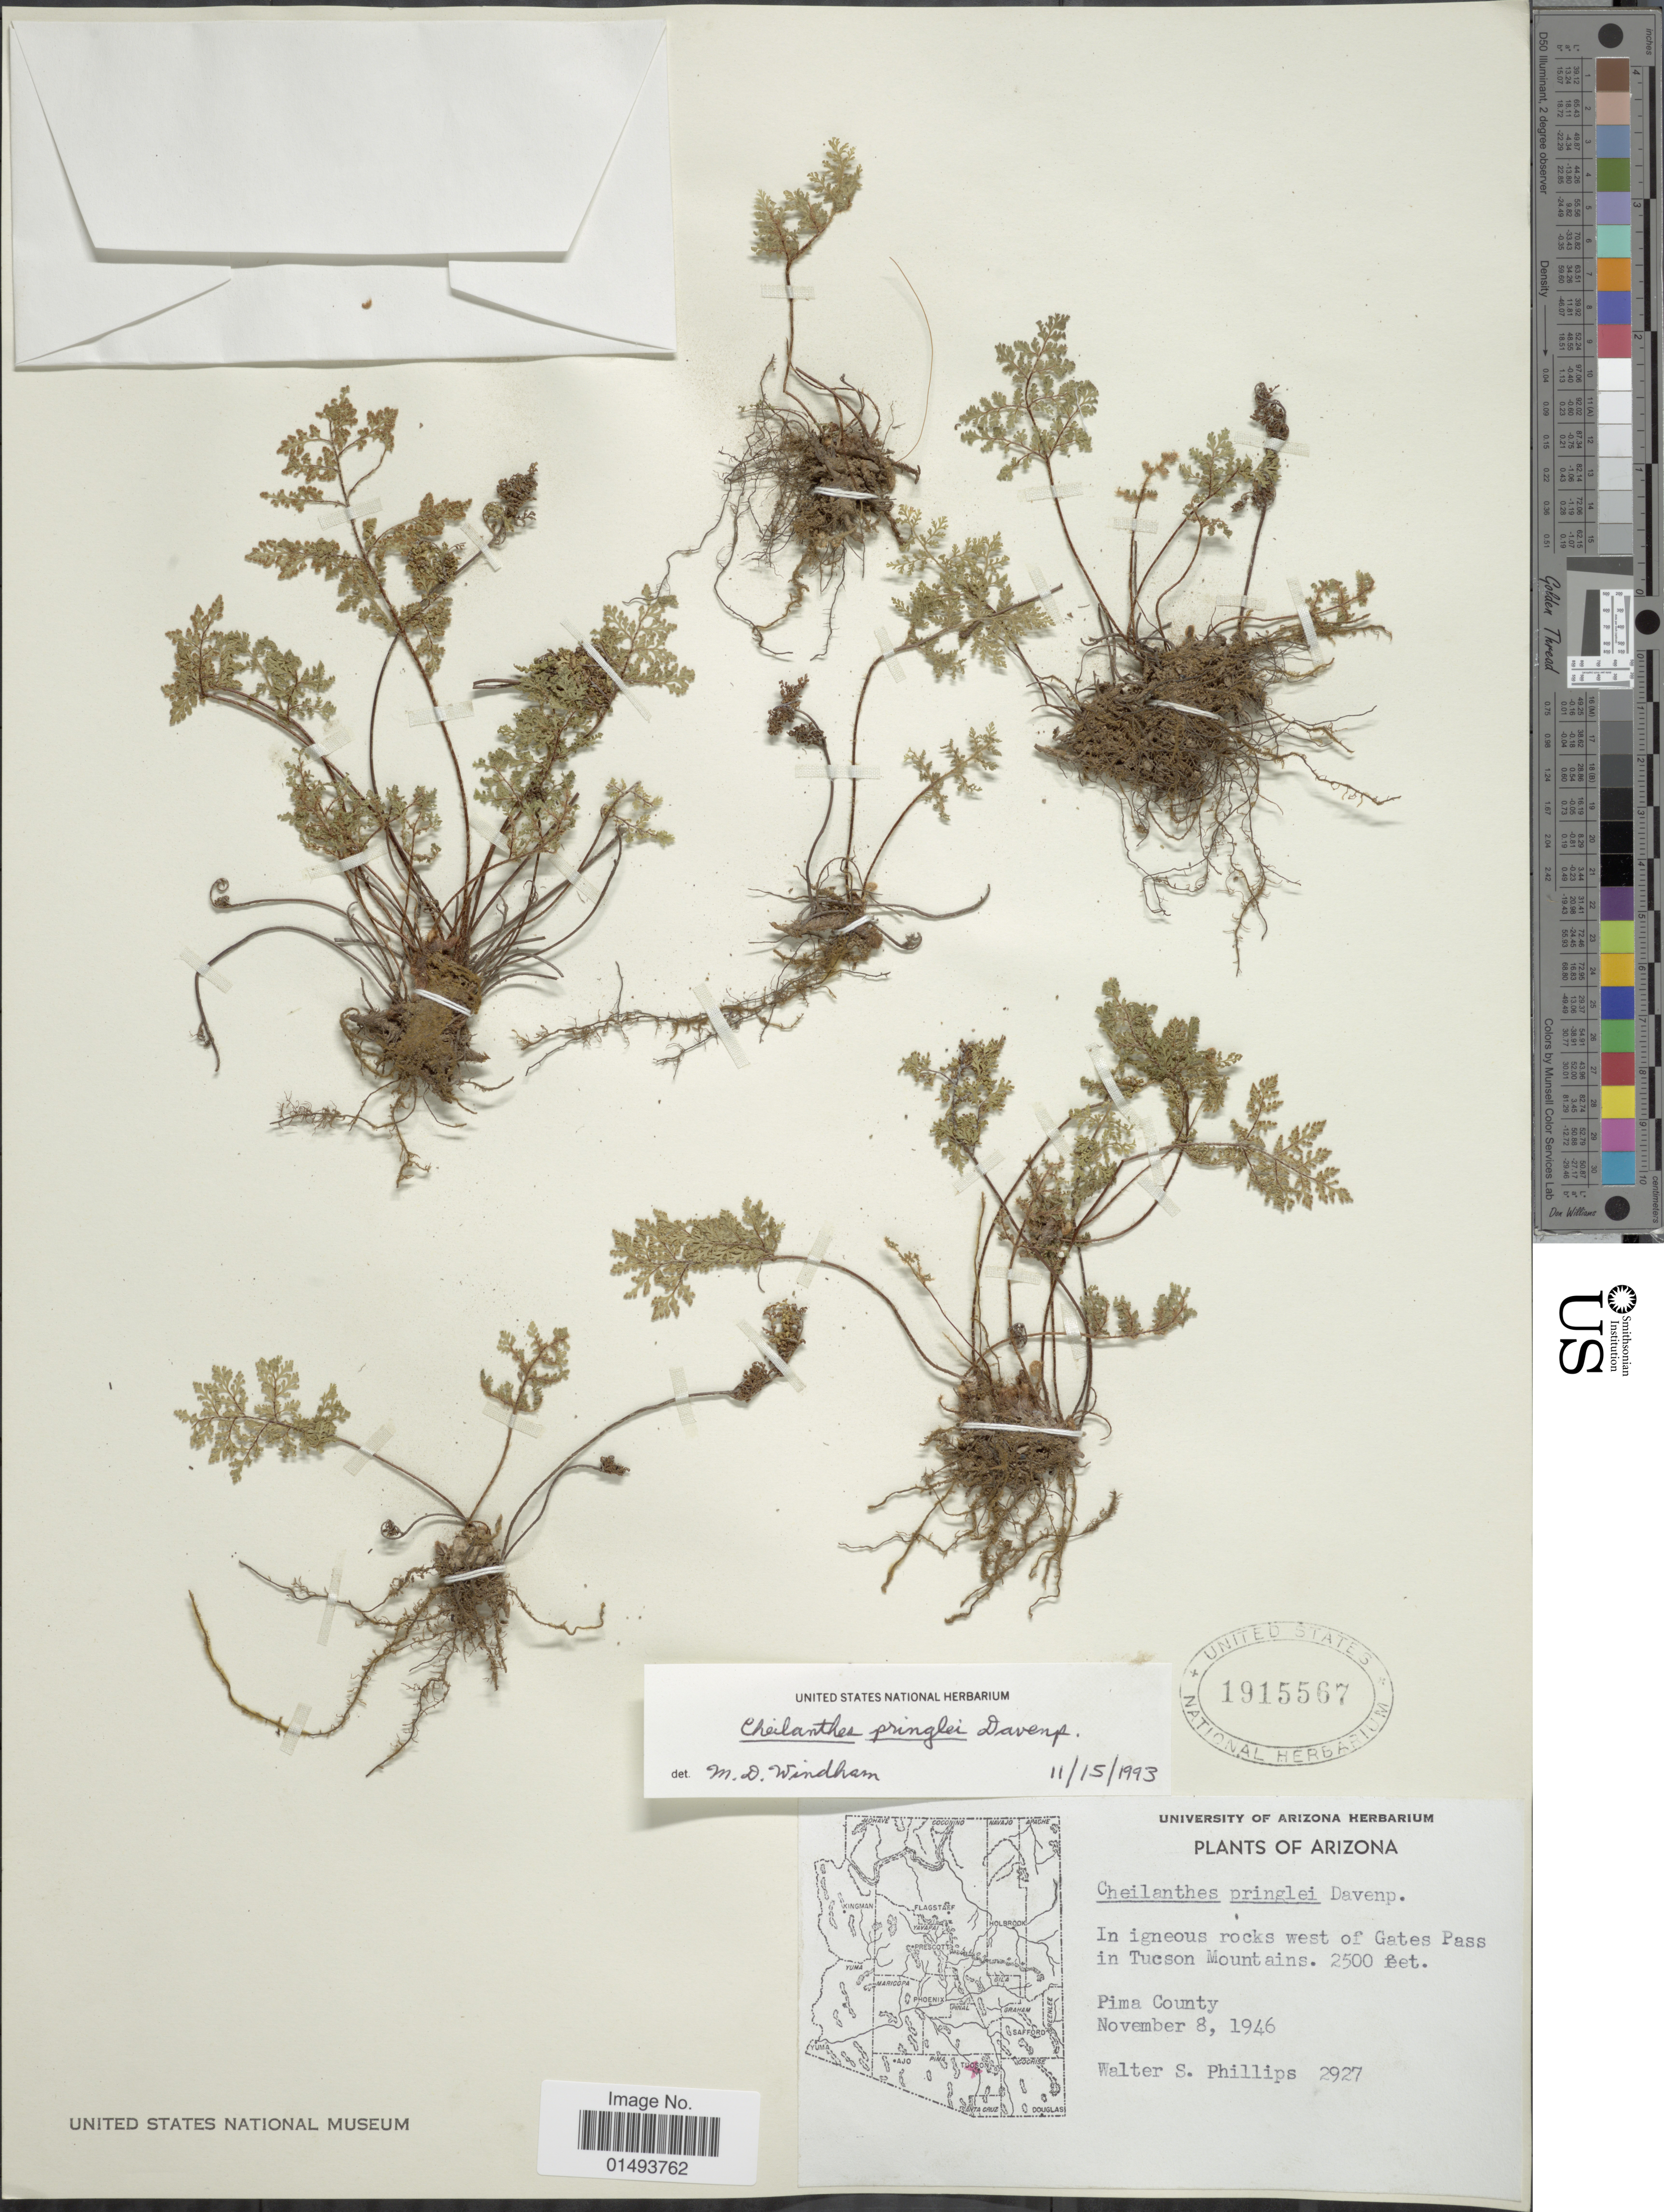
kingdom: Plantae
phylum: Tracheophyta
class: Polypodiopsida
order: Polypodiales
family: Pteridaceae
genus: Myriopteris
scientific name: Myriopteris pringlei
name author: (Davenp.) Grusz & Windham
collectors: W. S. Phillips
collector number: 2927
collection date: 1946-11-08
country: United States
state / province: Arizona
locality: Plants of Arizona, In igneous rocks west of Gates Pass in Tucson Mountains, Pima County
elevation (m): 762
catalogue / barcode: US 1915567